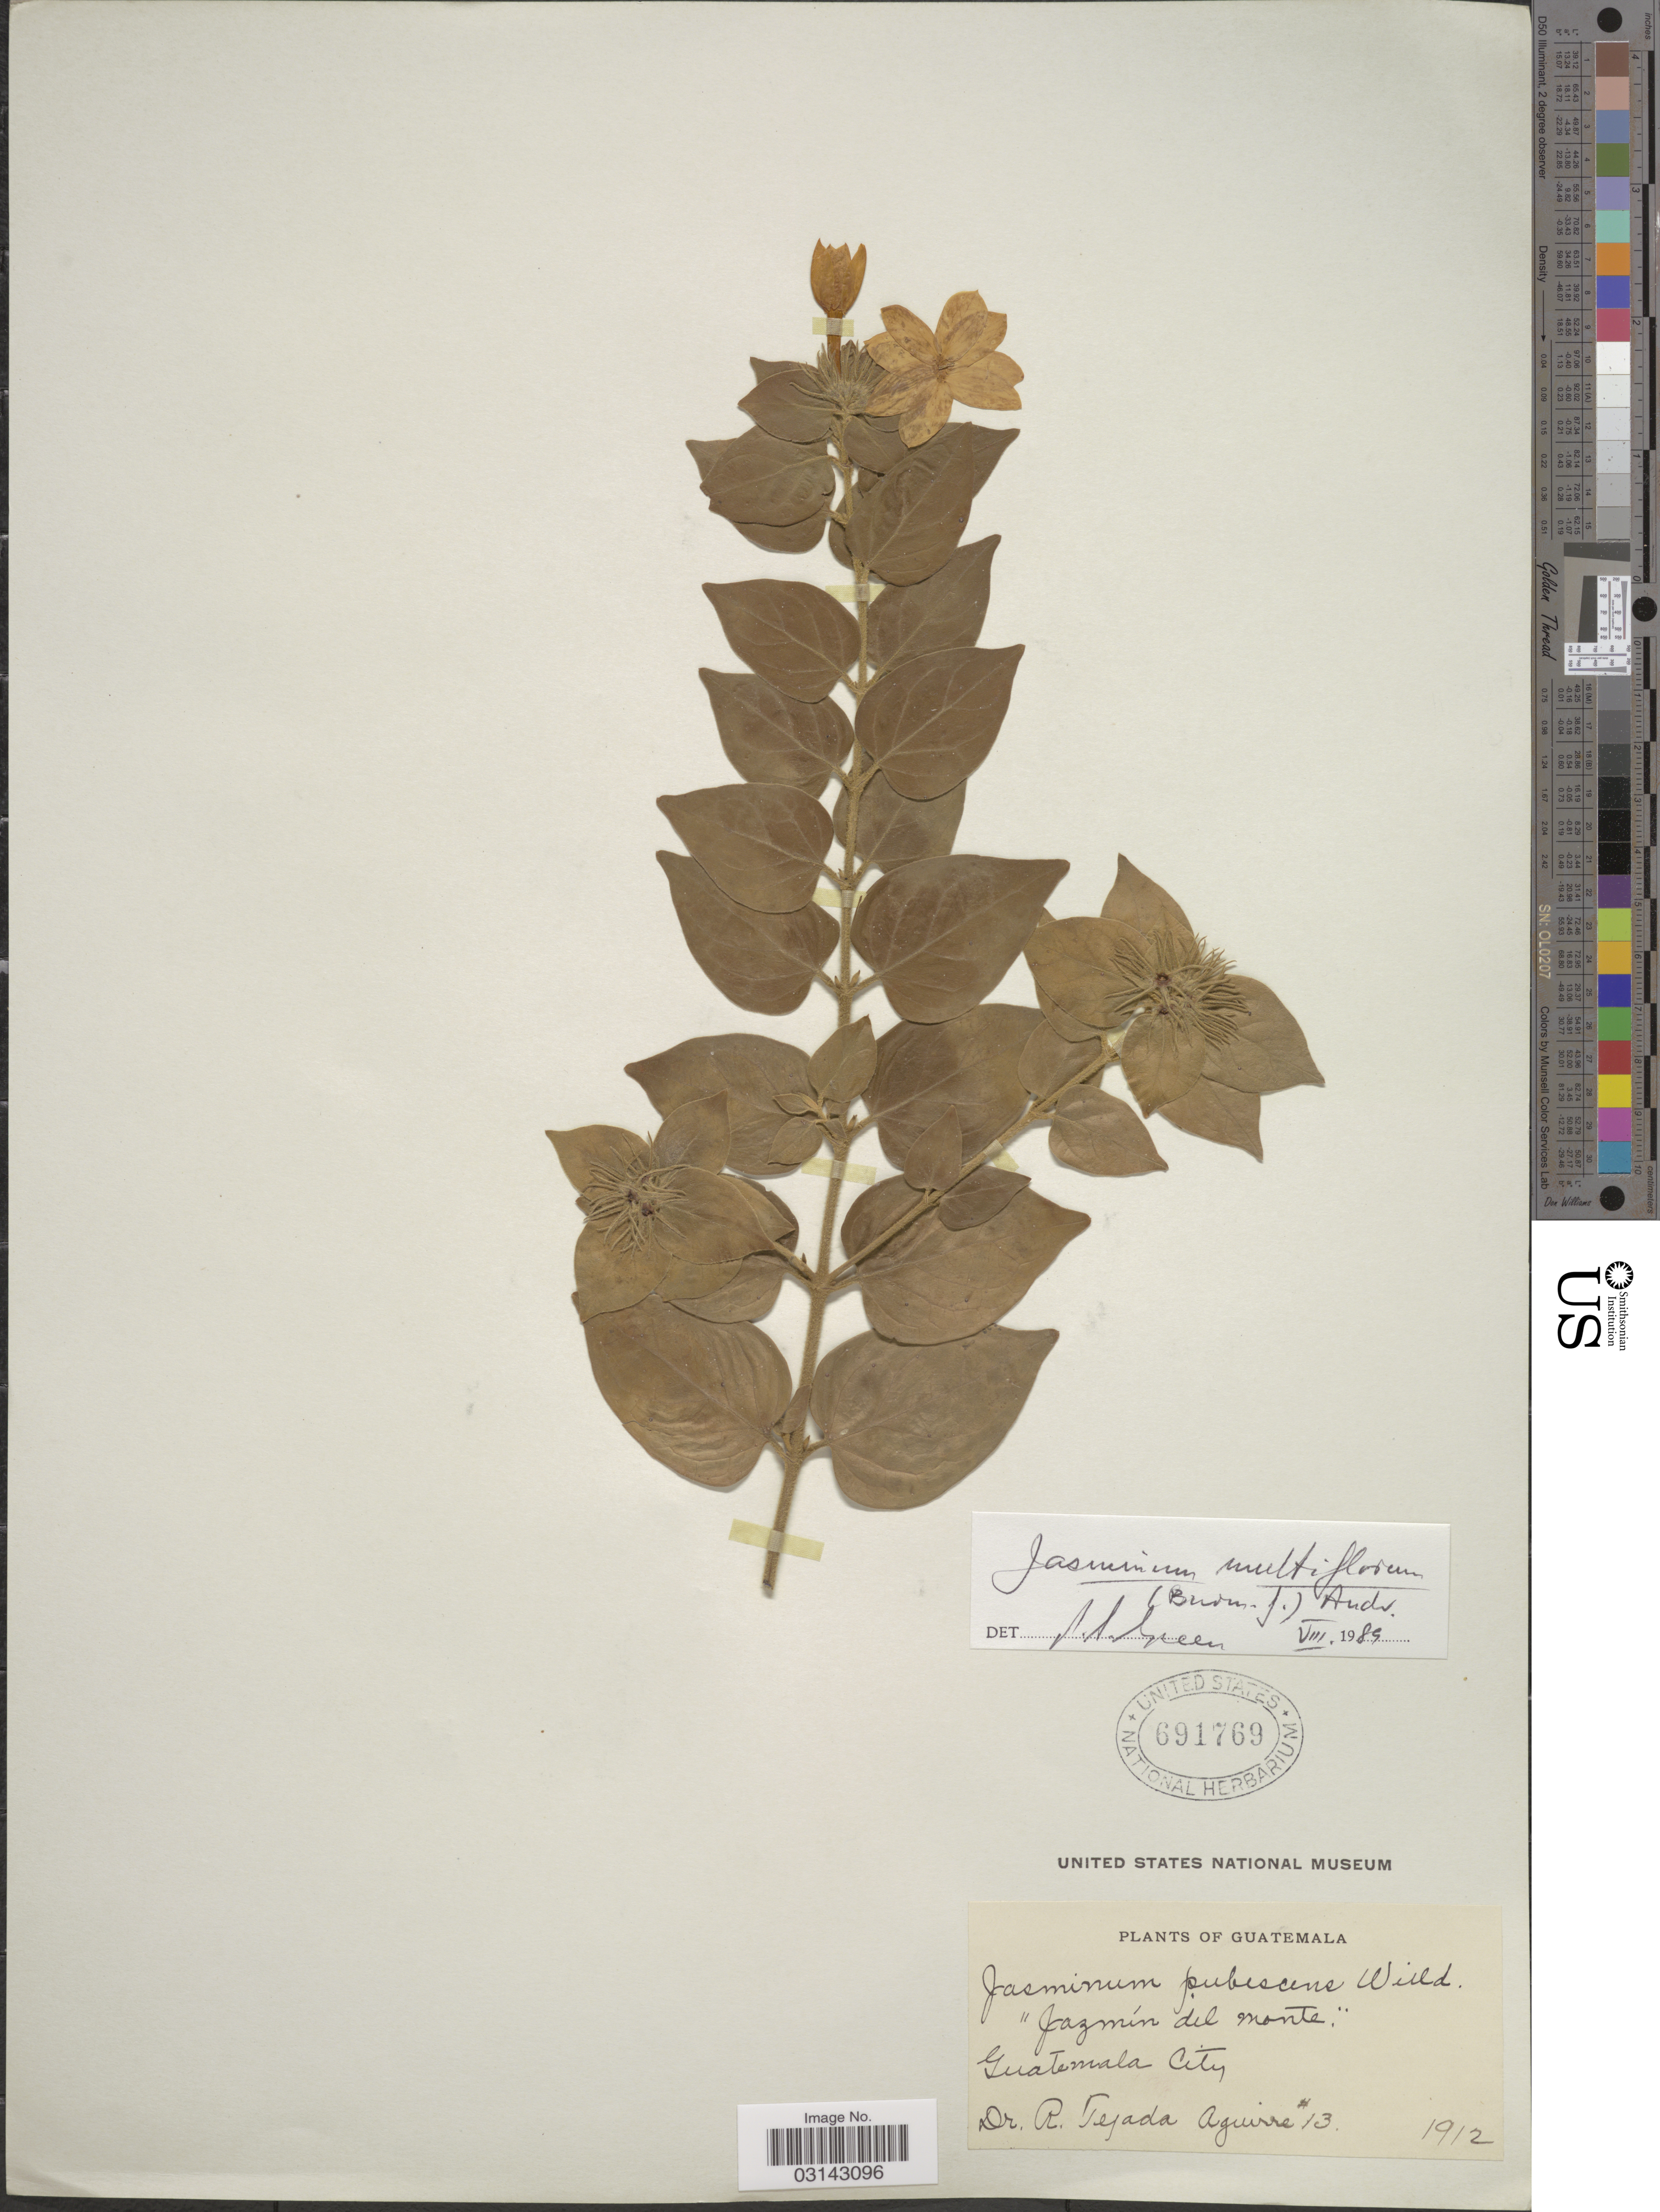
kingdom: Plantae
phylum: Tracheophyta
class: Magnoliopsida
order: Lamiales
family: Oleaceae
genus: Jasminum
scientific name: Jasminum multiflorum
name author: (Burm. f.) Andrews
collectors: R. Aguirre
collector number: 13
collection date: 1912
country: Guatemala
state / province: Guatemala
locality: Guatemala City.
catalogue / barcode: US 691769